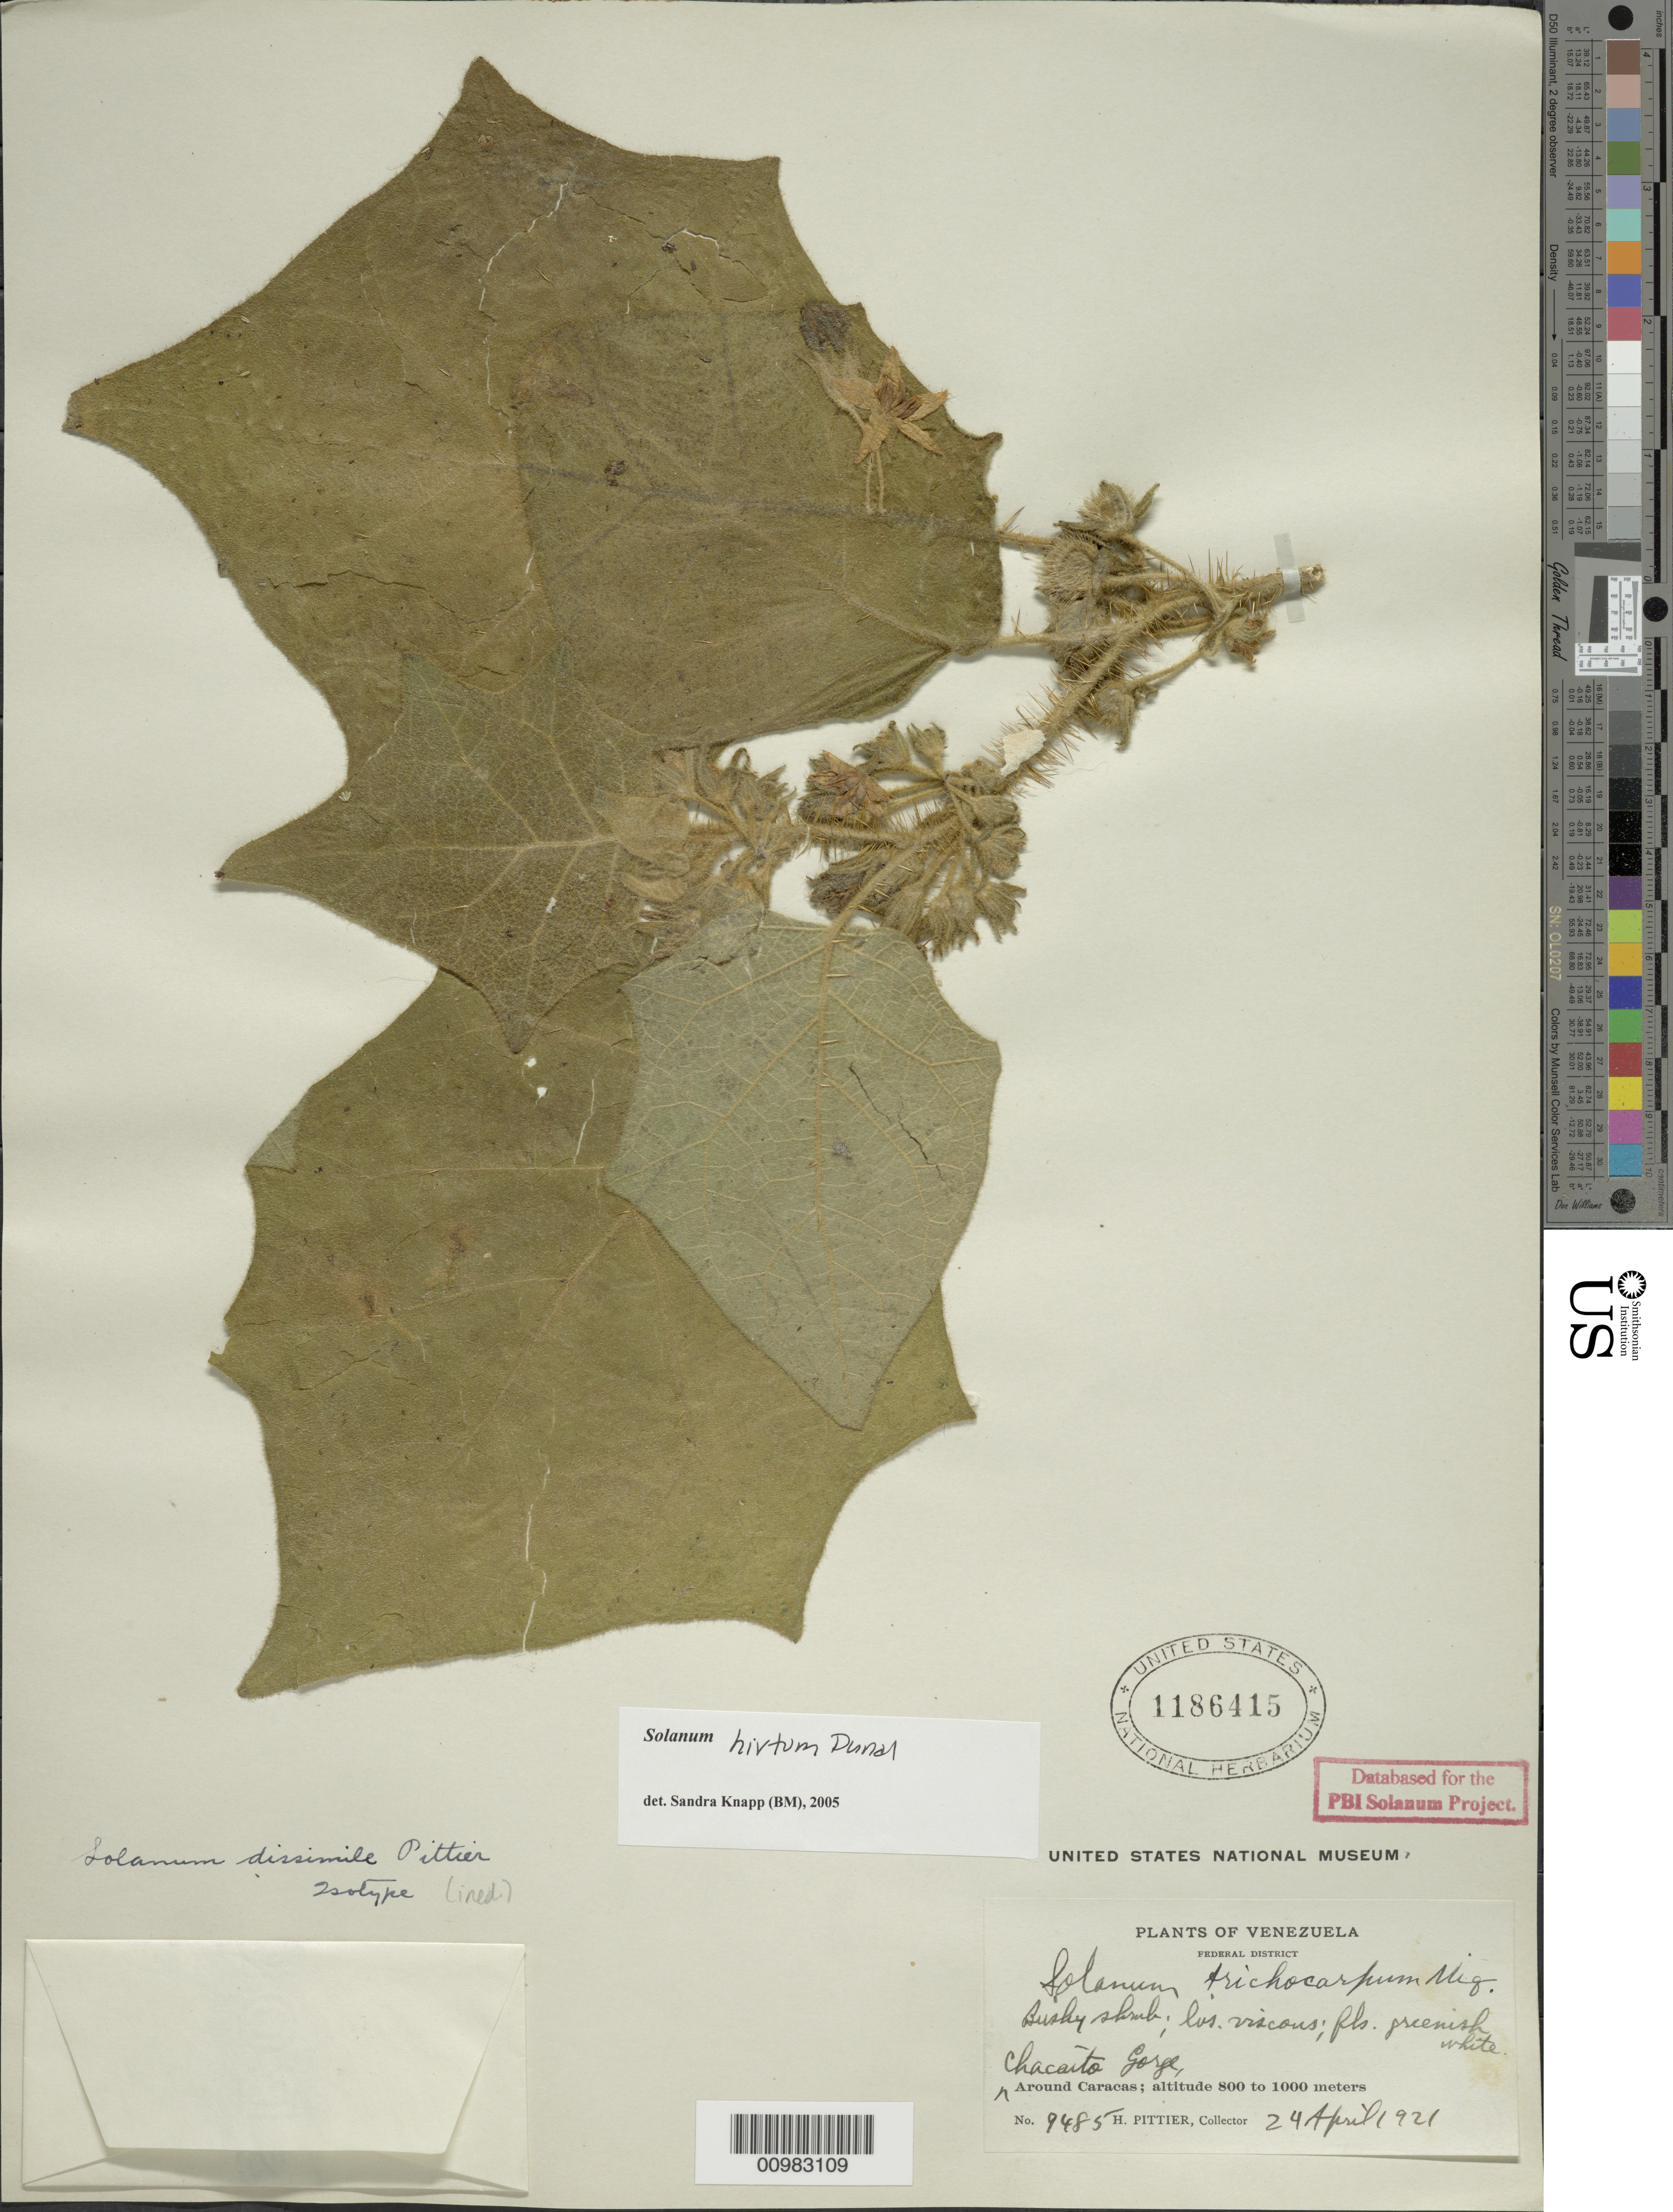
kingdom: Plantae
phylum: Tracheophyta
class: Magnoliopsida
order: Solanales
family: Solanaceae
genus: Solanum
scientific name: Solanum hirtum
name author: Vahl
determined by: Knapp, S. D.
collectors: H. F. Pittier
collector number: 9485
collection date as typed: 24 Apr 1921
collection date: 1921-04-24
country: Venezuela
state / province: Distrito Federal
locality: around Caracas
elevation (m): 800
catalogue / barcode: US 1186415